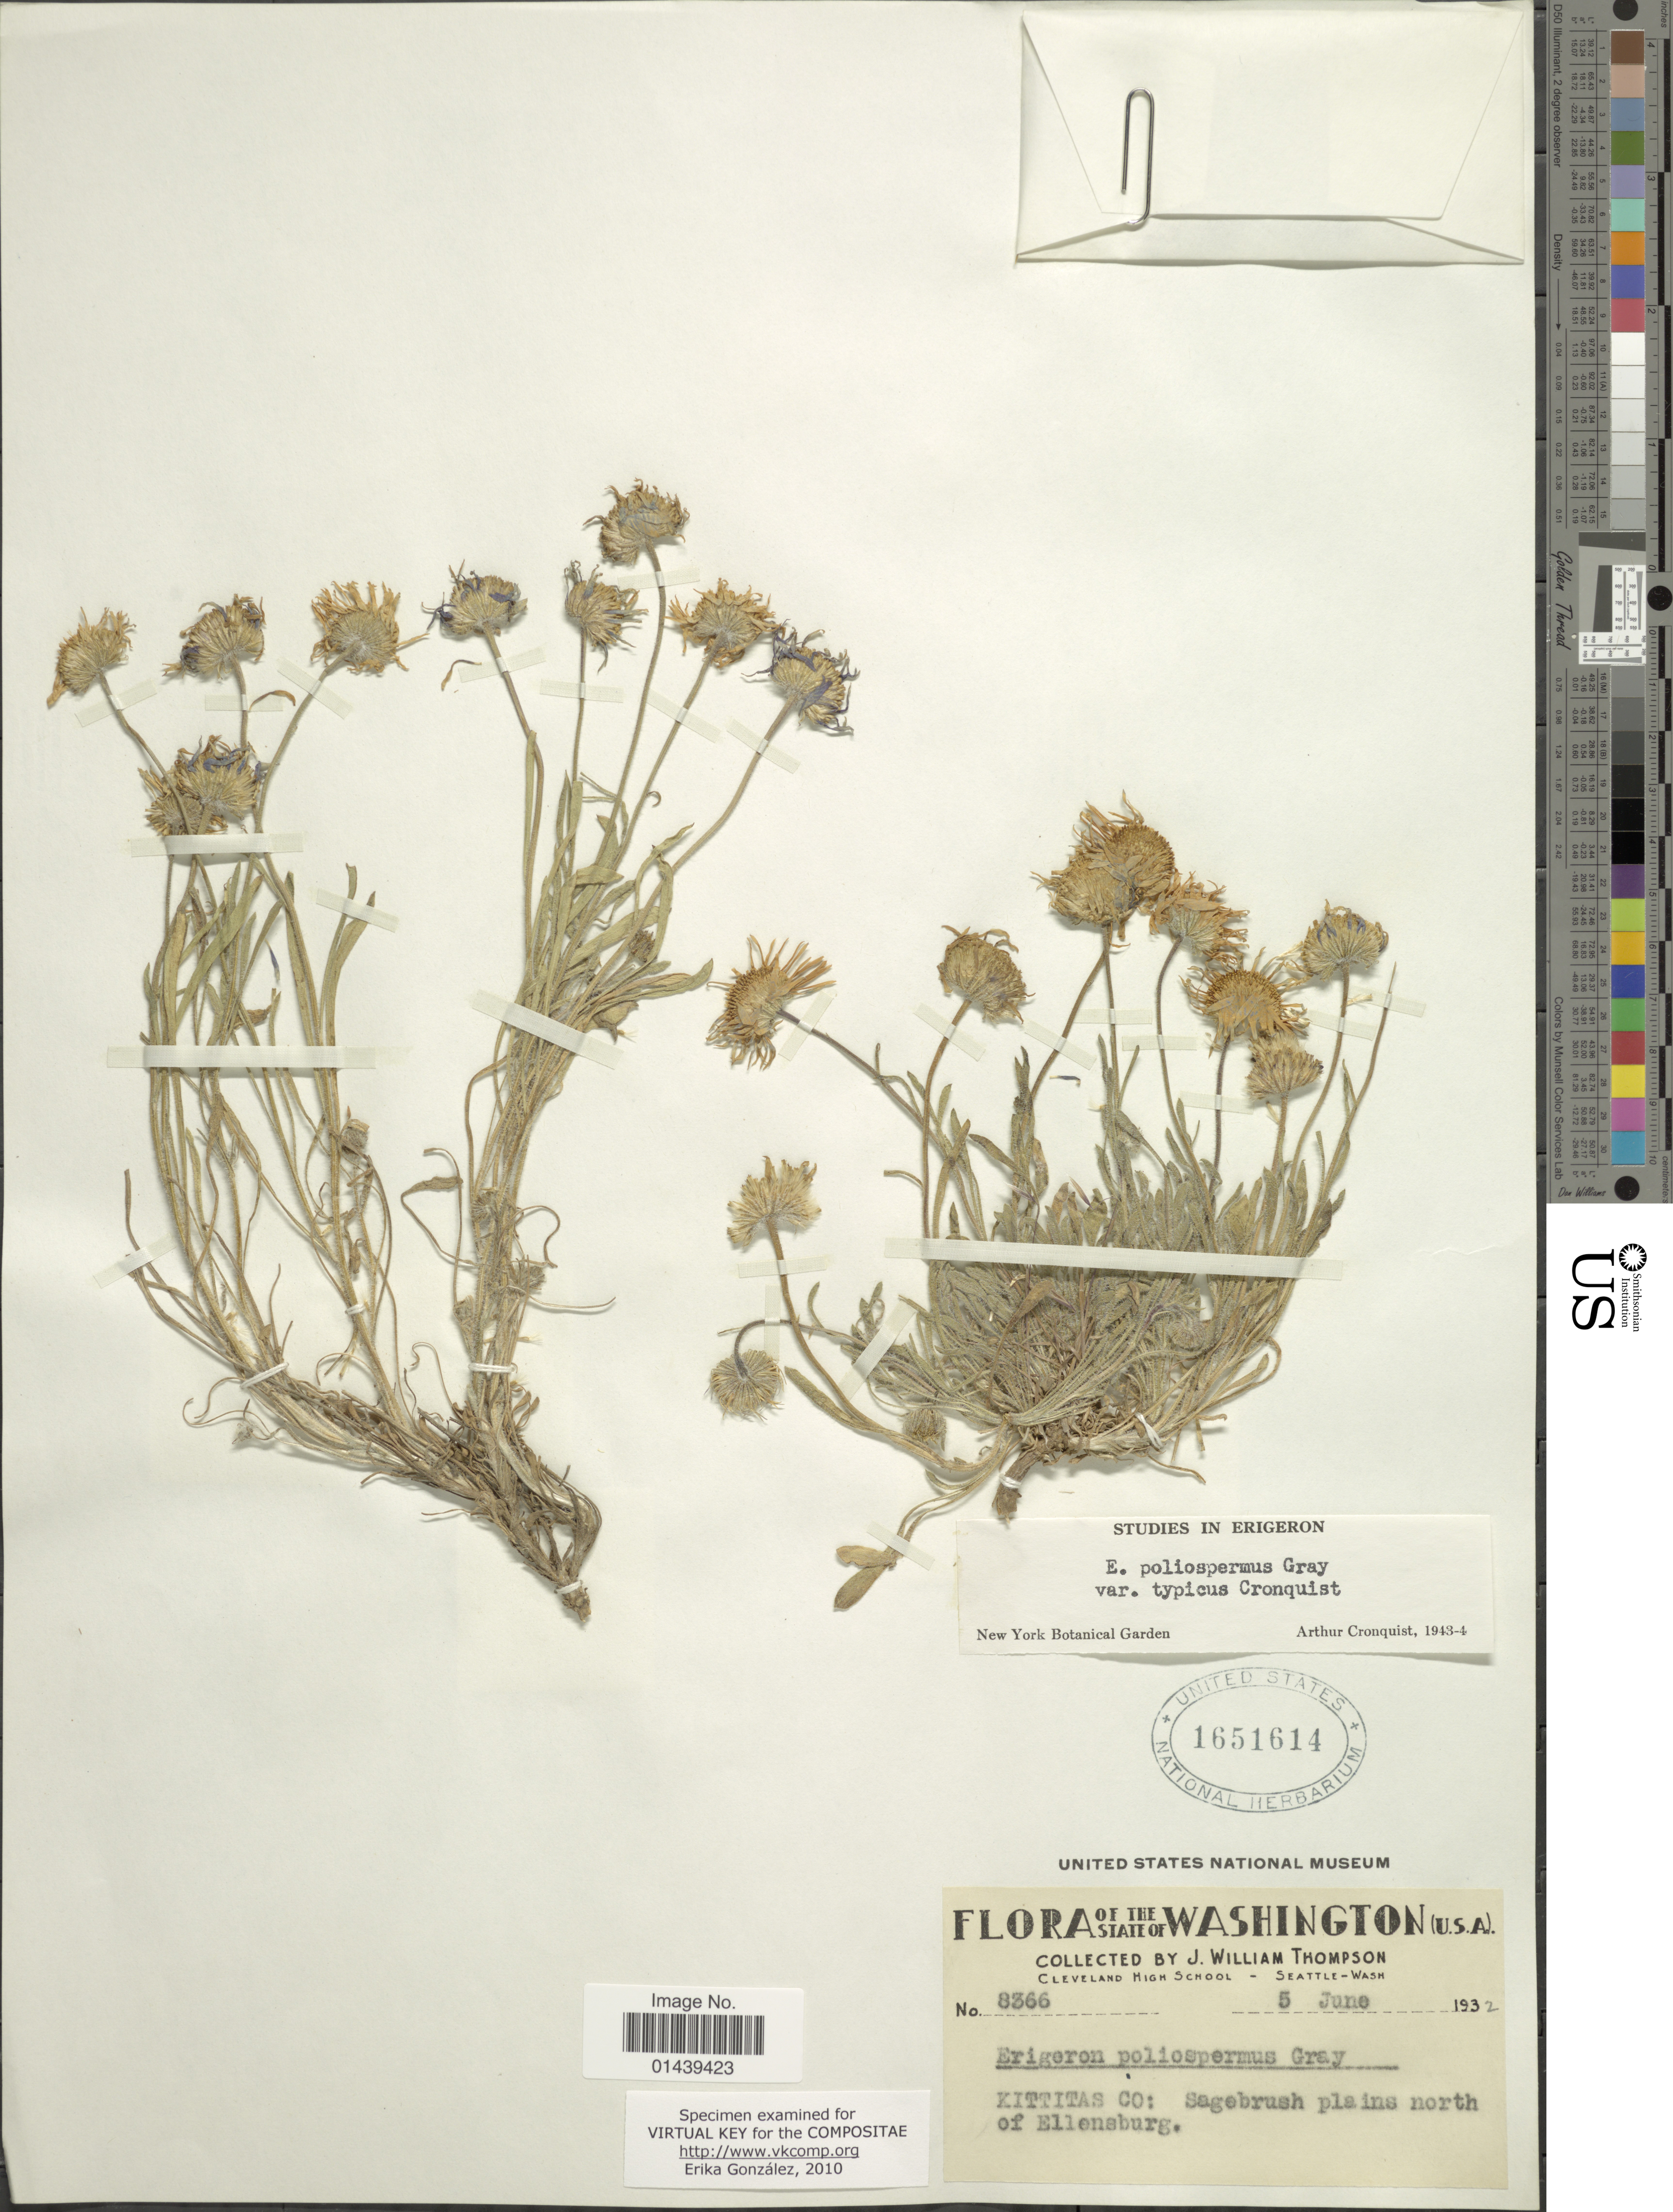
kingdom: Plantae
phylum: Tracheophyta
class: Magnoliopsida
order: Asterales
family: Asteraceae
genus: Erigeron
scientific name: Erigeron poliospermus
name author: A. Gray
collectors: J. W. Thompson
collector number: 8366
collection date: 1932-06-05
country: United States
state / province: Washington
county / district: Kittitas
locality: Kittitas Co: north of Ellensburg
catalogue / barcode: US 1651614